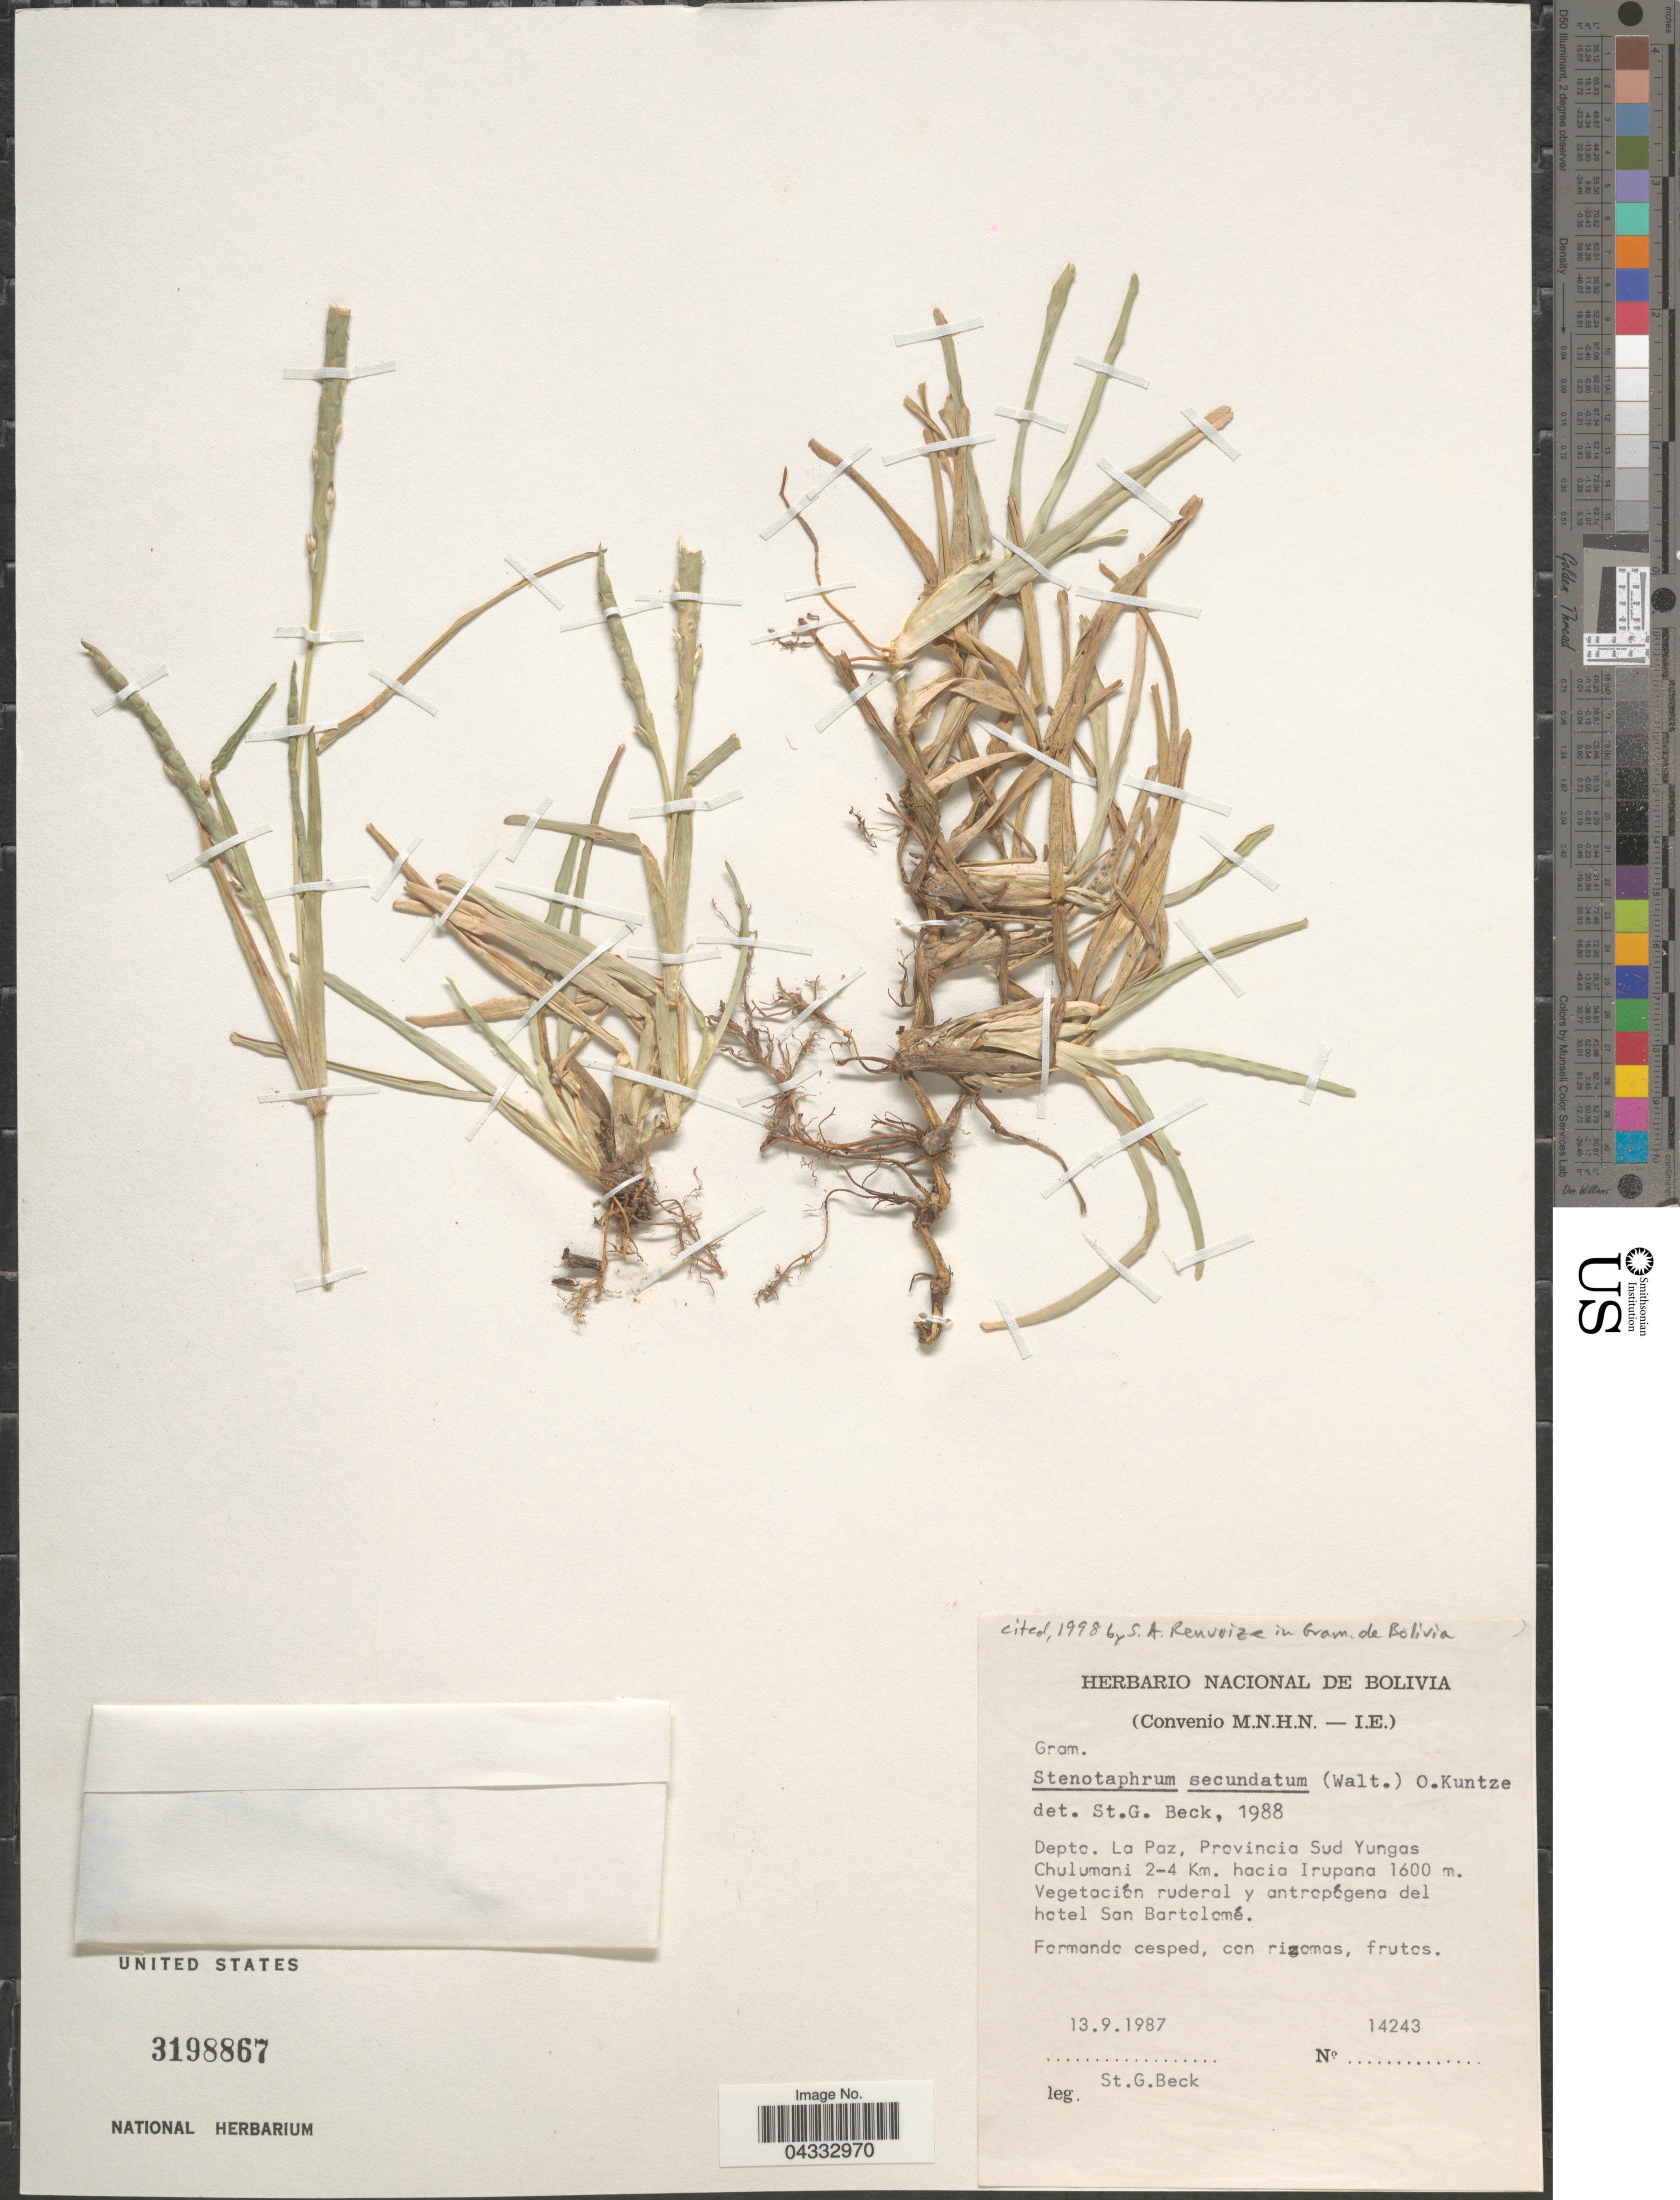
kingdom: Plantae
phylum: Tracheophyta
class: Liliopsida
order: Poales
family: Poaceae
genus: Stenotaphrum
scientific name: Stenotaphrum secundatum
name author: (Walter) Kuntze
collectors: S. G. Beck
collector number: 14243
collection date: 1987-09-13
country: Bolivia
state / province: La Paz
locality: Depto. La Paz, Provincia Sud Yungas Chulumani 2-4 Km. Hacia Irupana. Vegetación ruderal y antropógena del hotel San Bartolomé.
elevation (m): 1600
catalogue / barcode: US 3198867